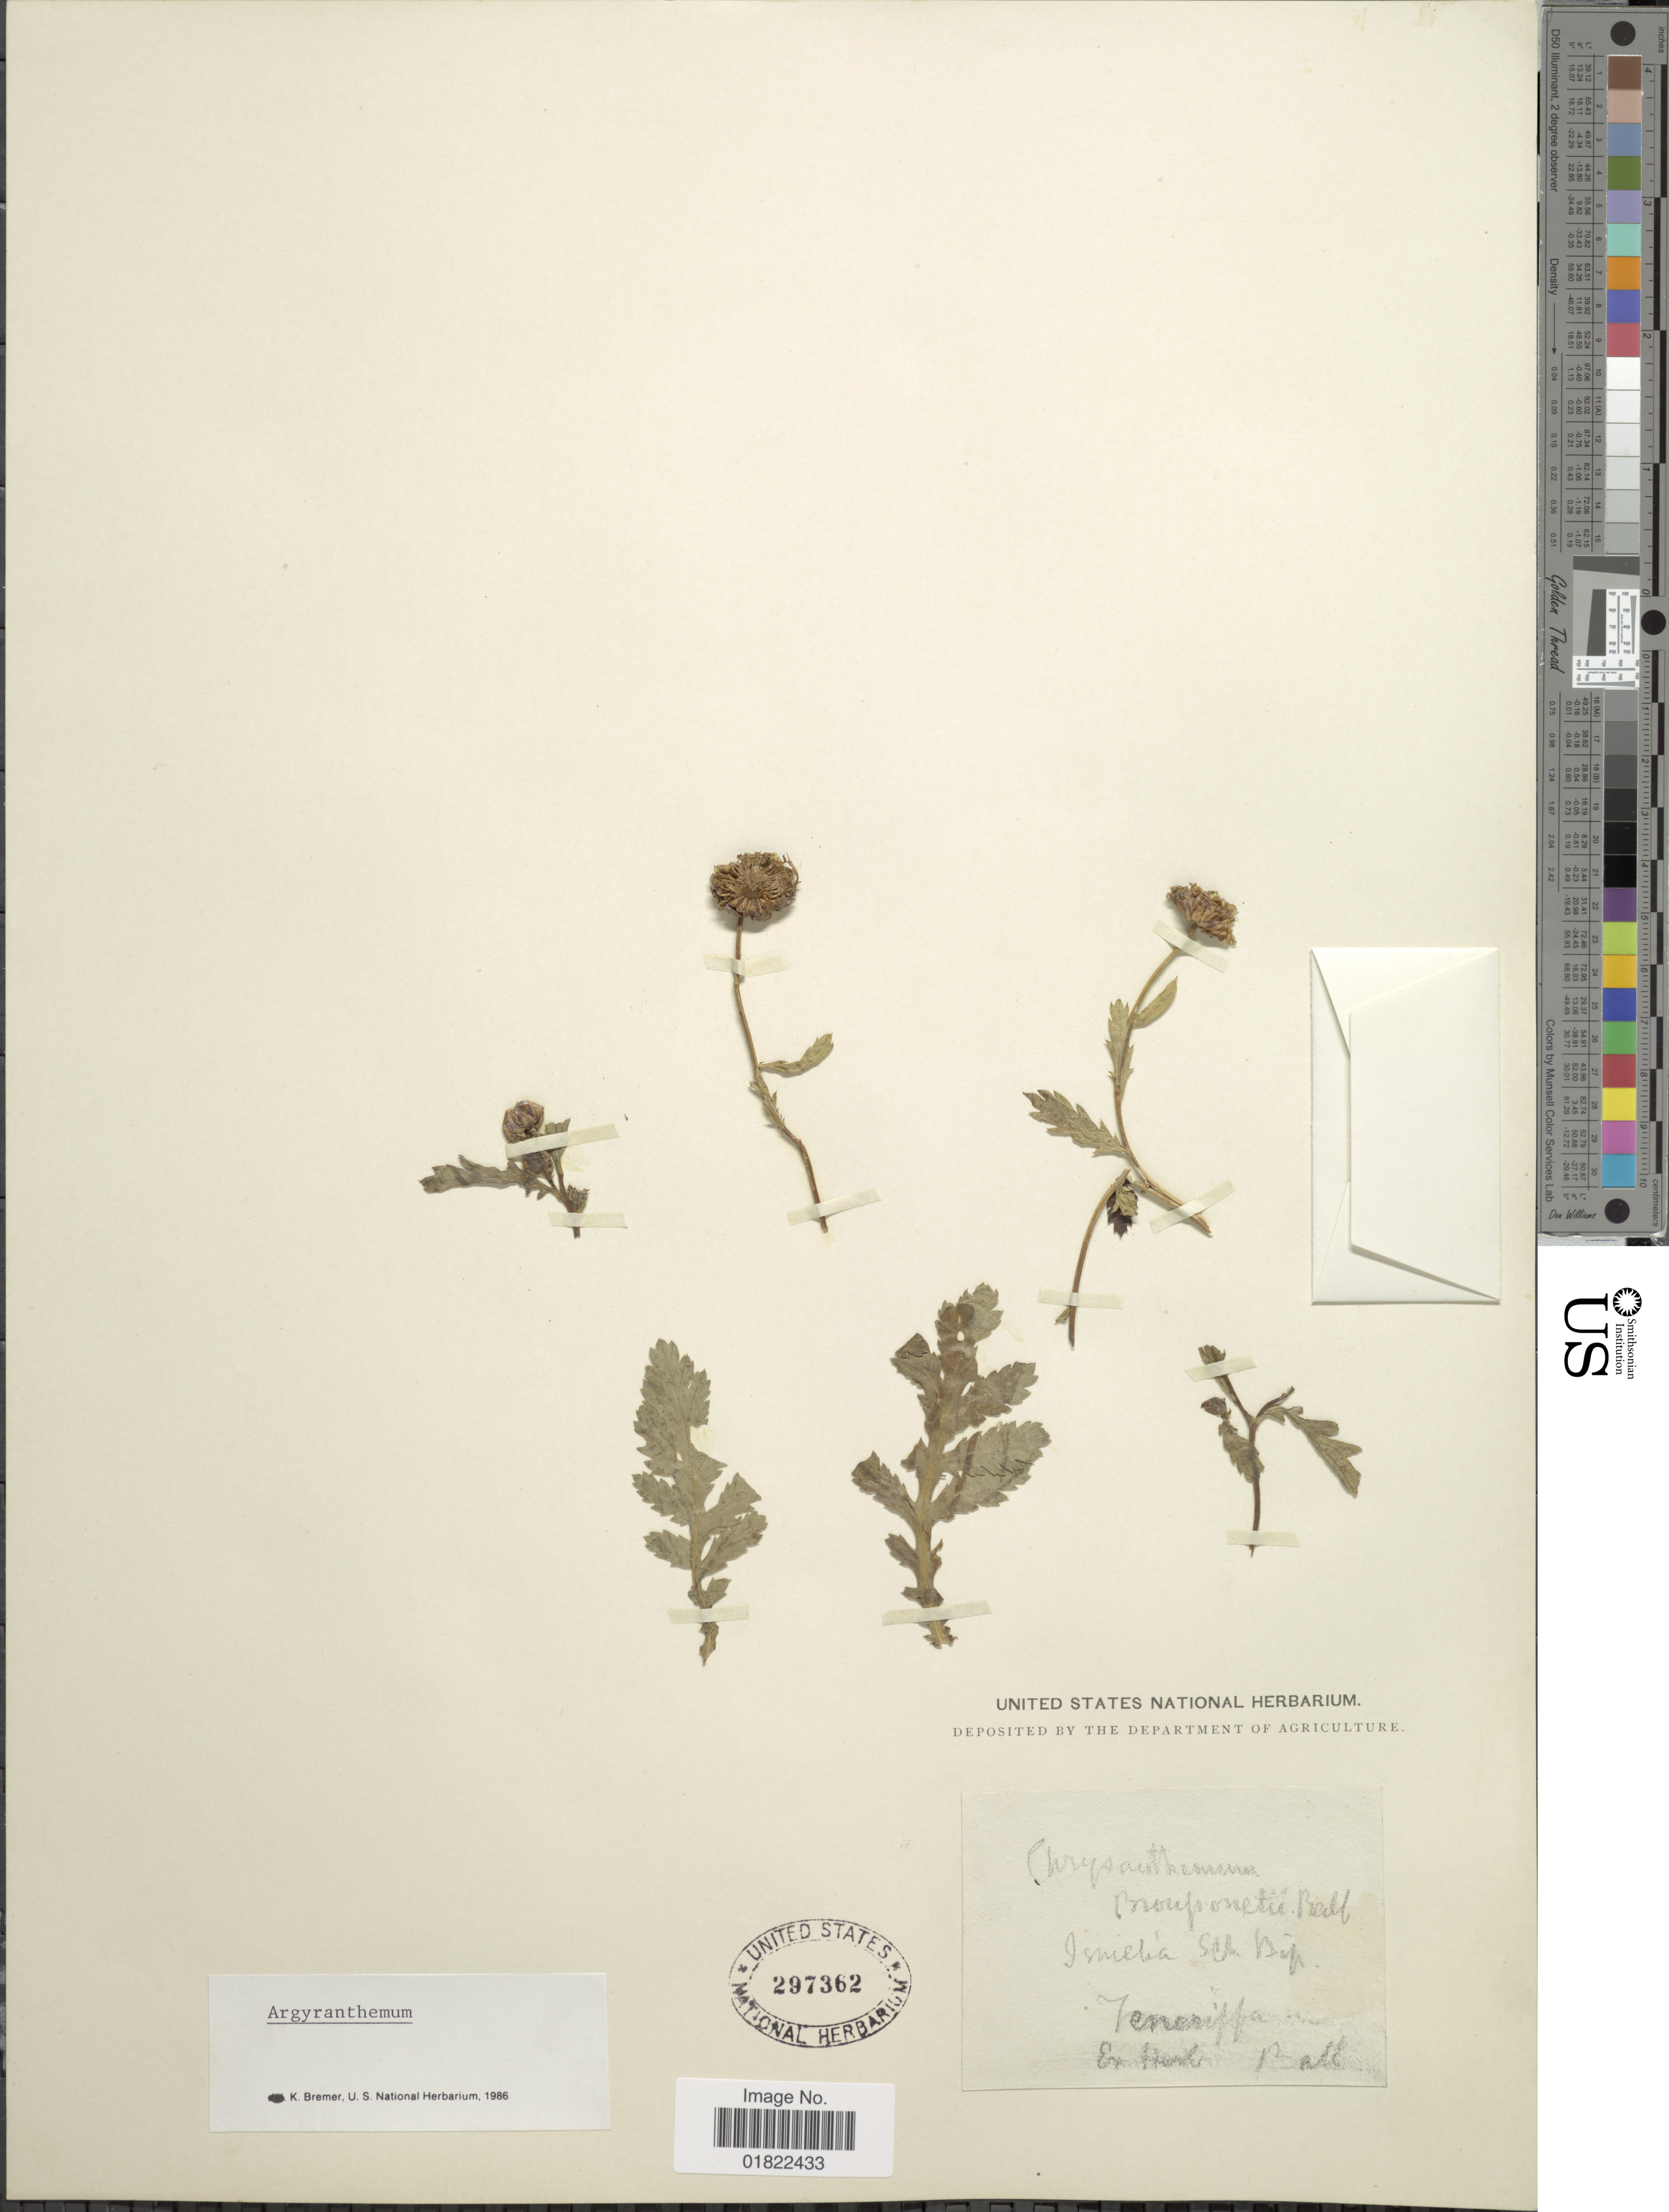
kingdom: Plantae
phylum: Tracheophyta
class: Magnoliopsida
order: Asterales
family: Asteraceae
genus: Argyranthemum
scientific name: Argyranthemum broussonetii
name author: (Pers.) Humphries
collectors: ex herb. Ball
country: Spain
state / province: Canarias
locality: Teneriffa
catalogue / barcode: US 297362